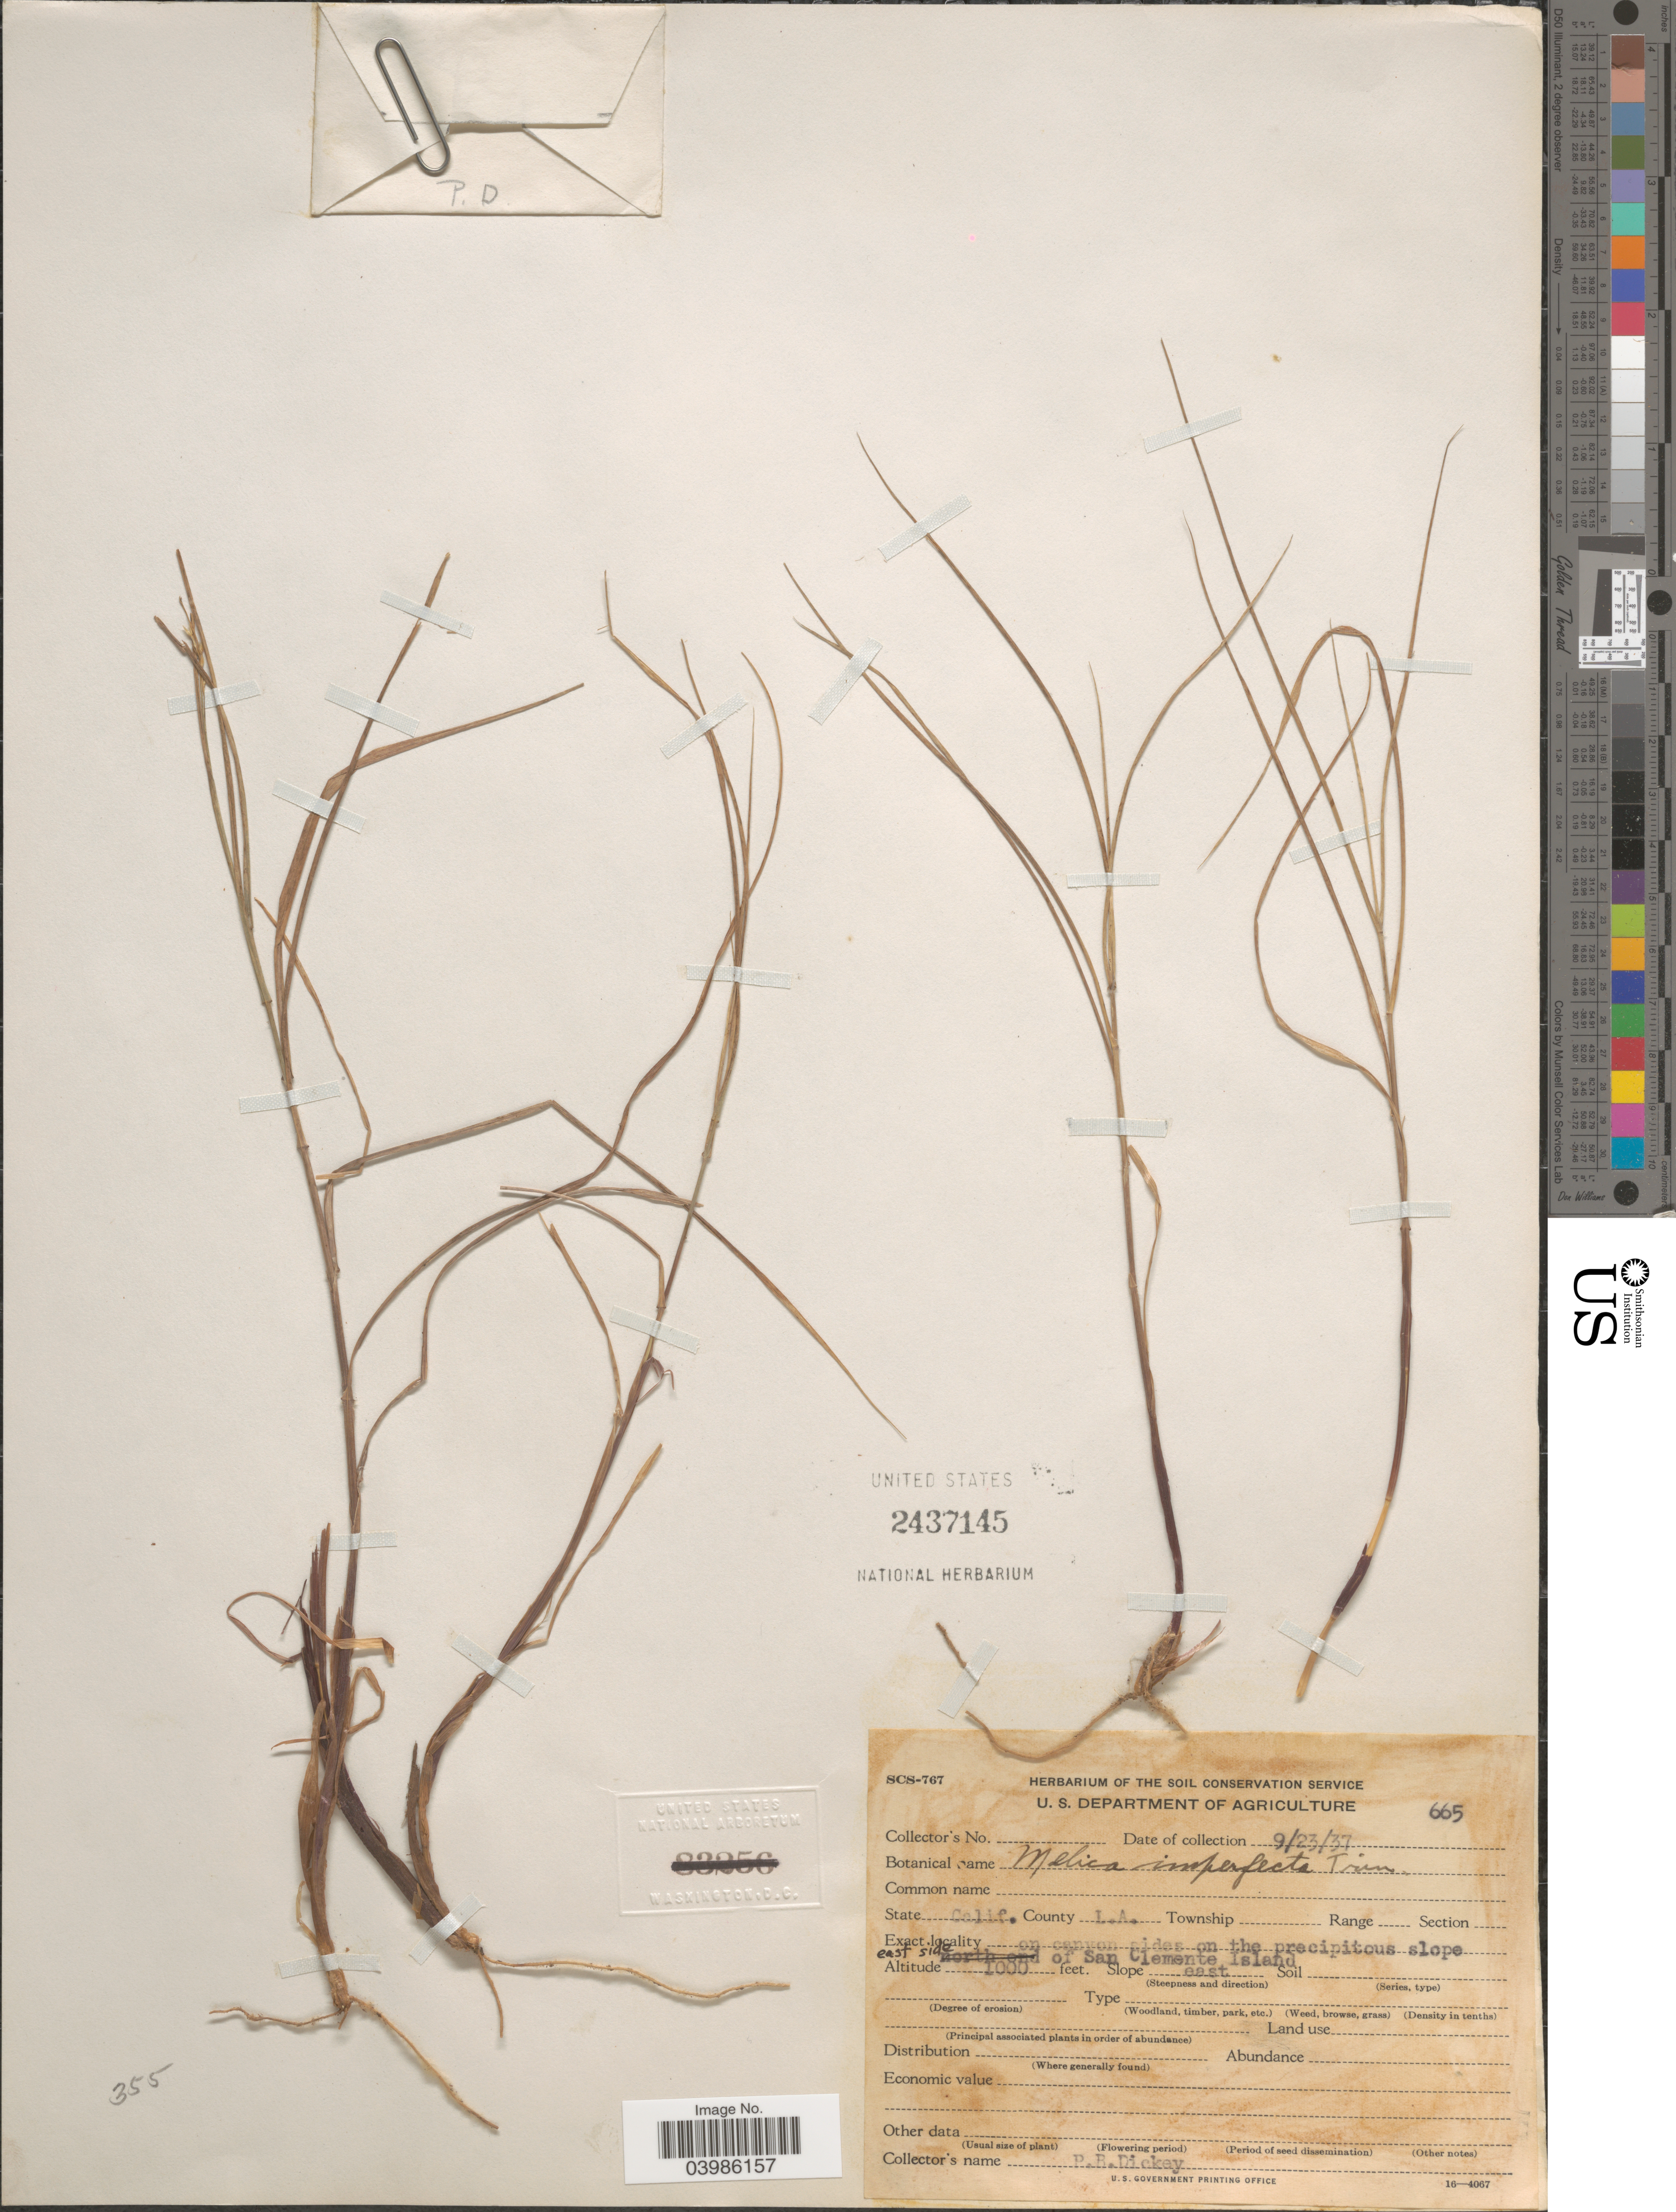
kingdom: Plantae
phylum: Tracheophyta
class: Liliopsida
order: Poales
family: Poaceae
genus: Melica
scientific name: Melica imperfecta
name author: Trin.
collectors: P. Dickey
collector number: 665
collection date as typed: Transcribed d/m/y: 23/9/37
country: United States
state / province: California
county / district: Los Angeles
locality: County L.A. On canyon sides on the precipitous slope east side of San Clemente Island. Slope east.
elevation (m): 305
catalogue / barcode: US 2437145